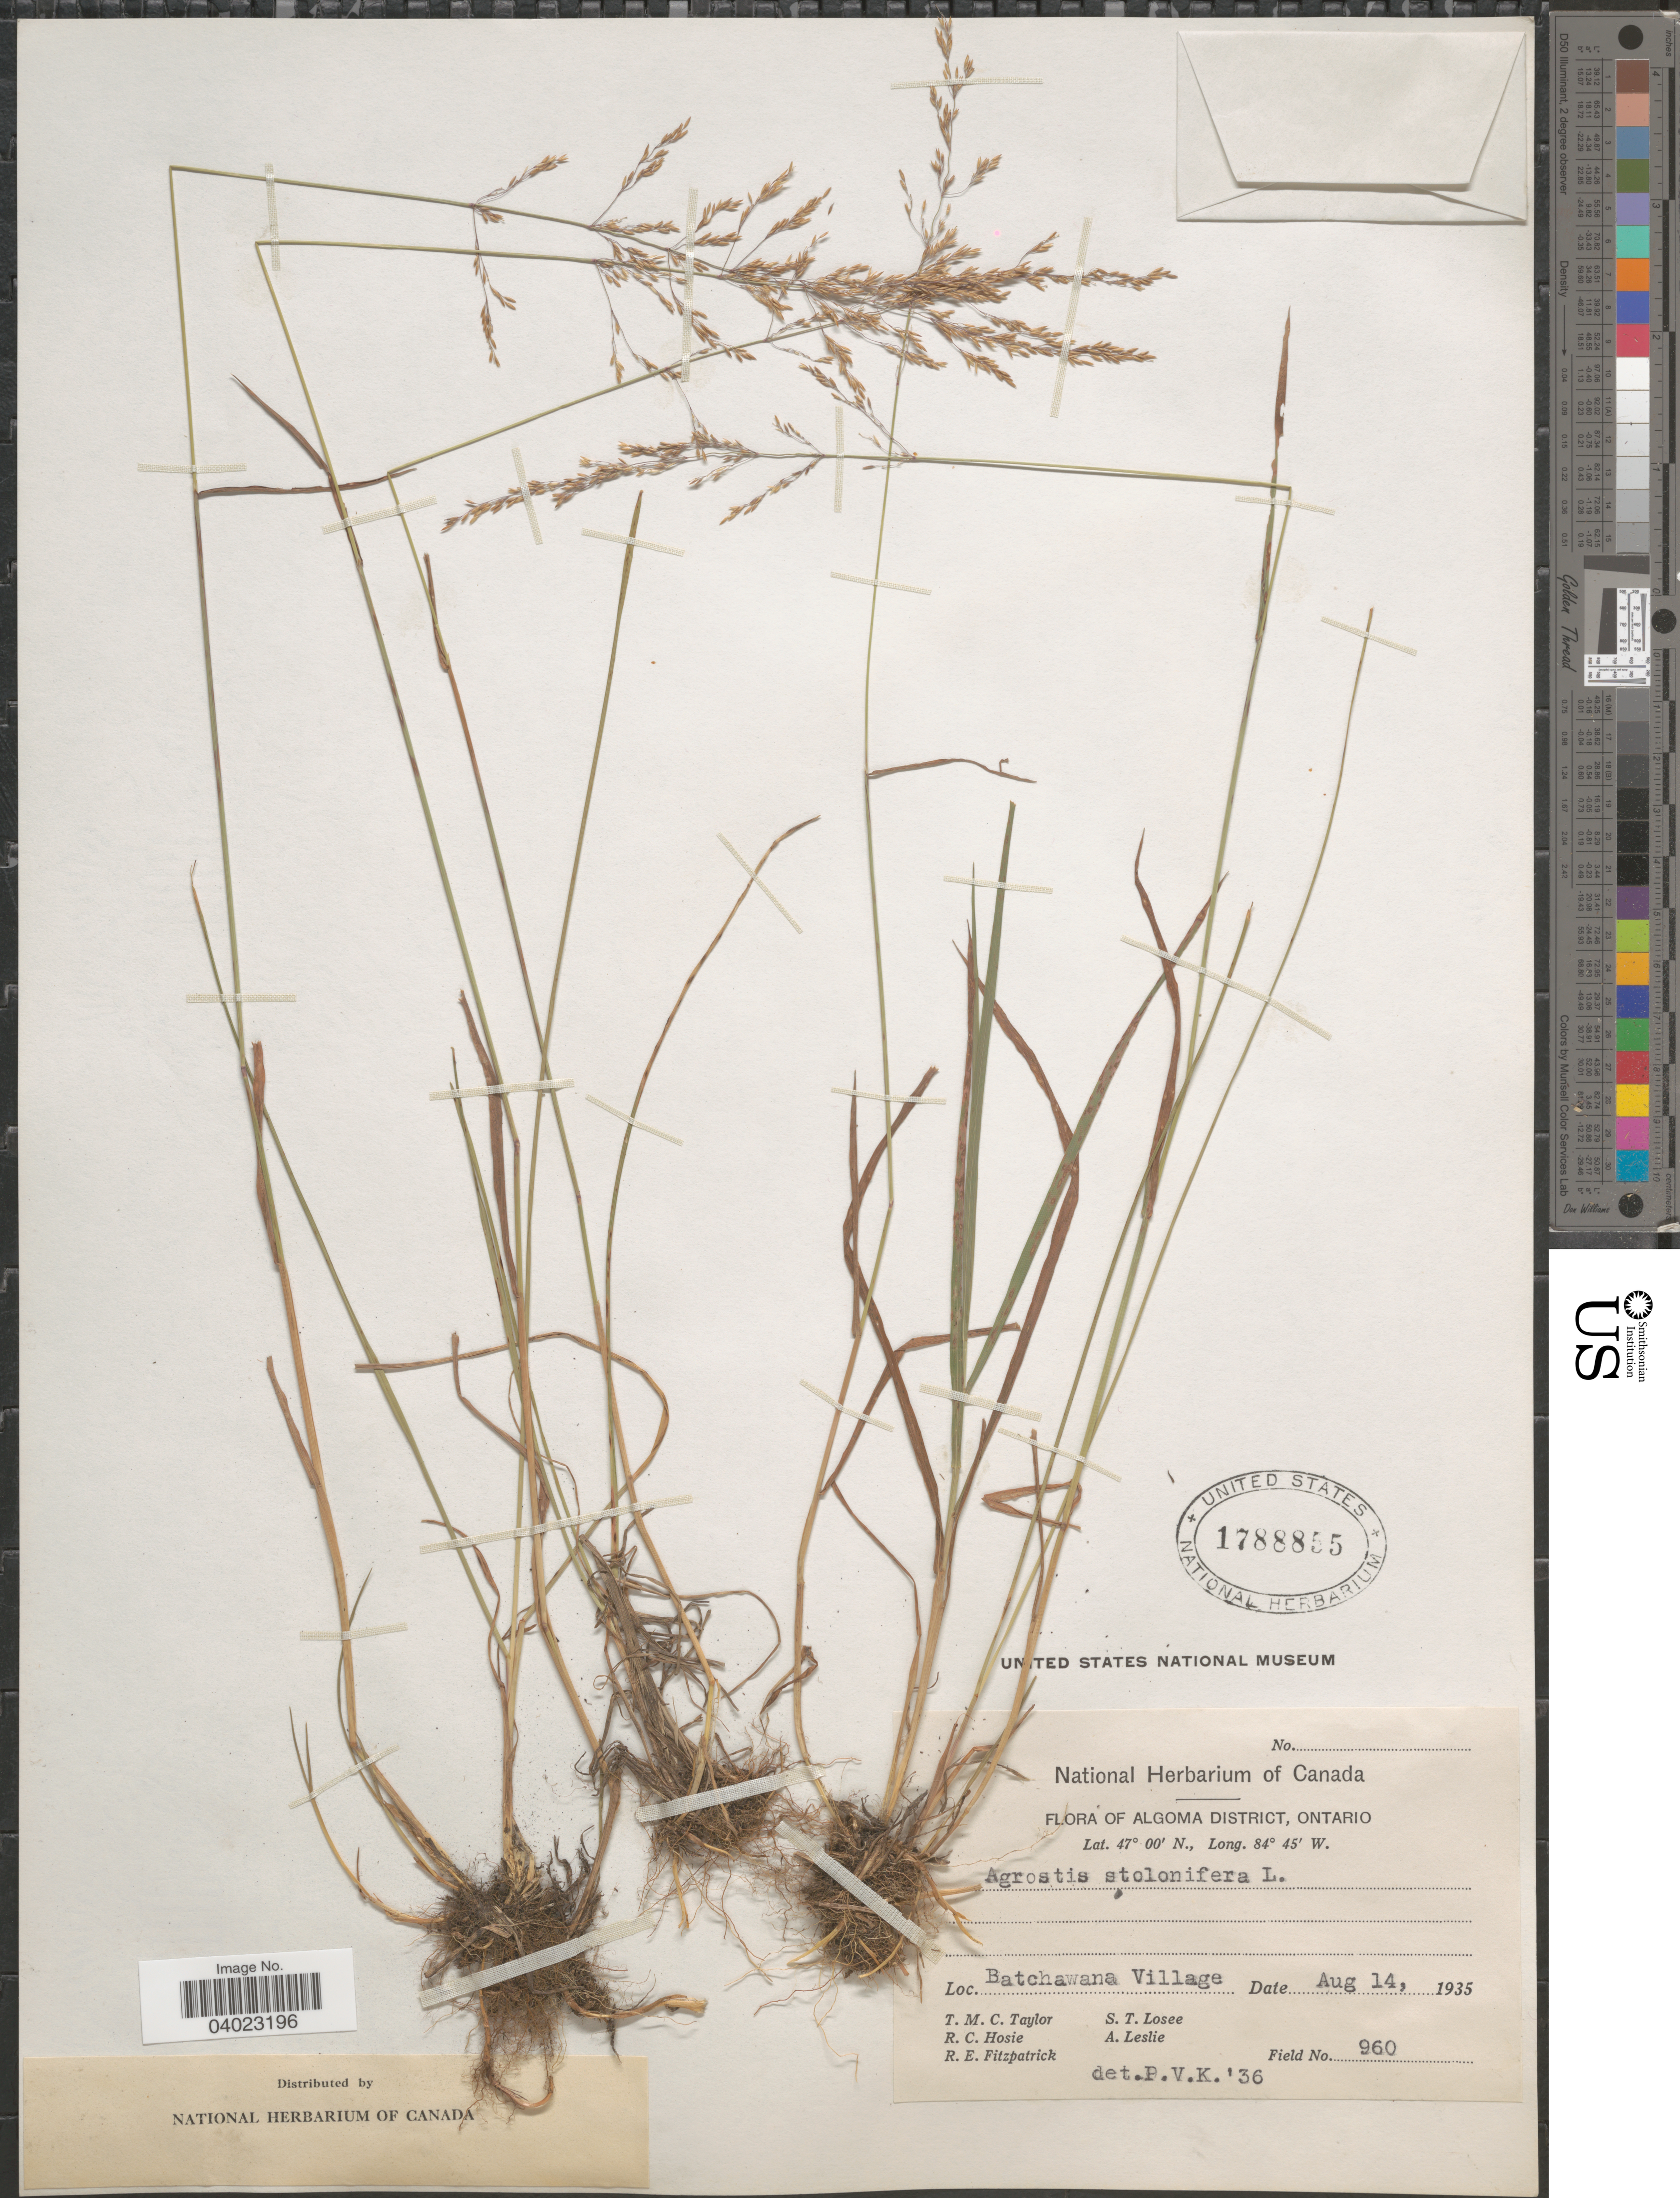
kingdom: Plantae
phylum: Tracheophyta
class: Liliopsida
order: Poales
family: Poaceae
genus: Agrostis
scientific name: Agrostis stolonifera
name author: L.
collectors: T. M. C. Taylor, R. Hosie, R. Fitzpatrick, S. Losee & A. Leslie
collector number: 960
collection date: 1935-08-14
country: Canada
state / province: Ontario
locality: Algoma District. Batchawana Village.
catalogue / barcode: US 1788855